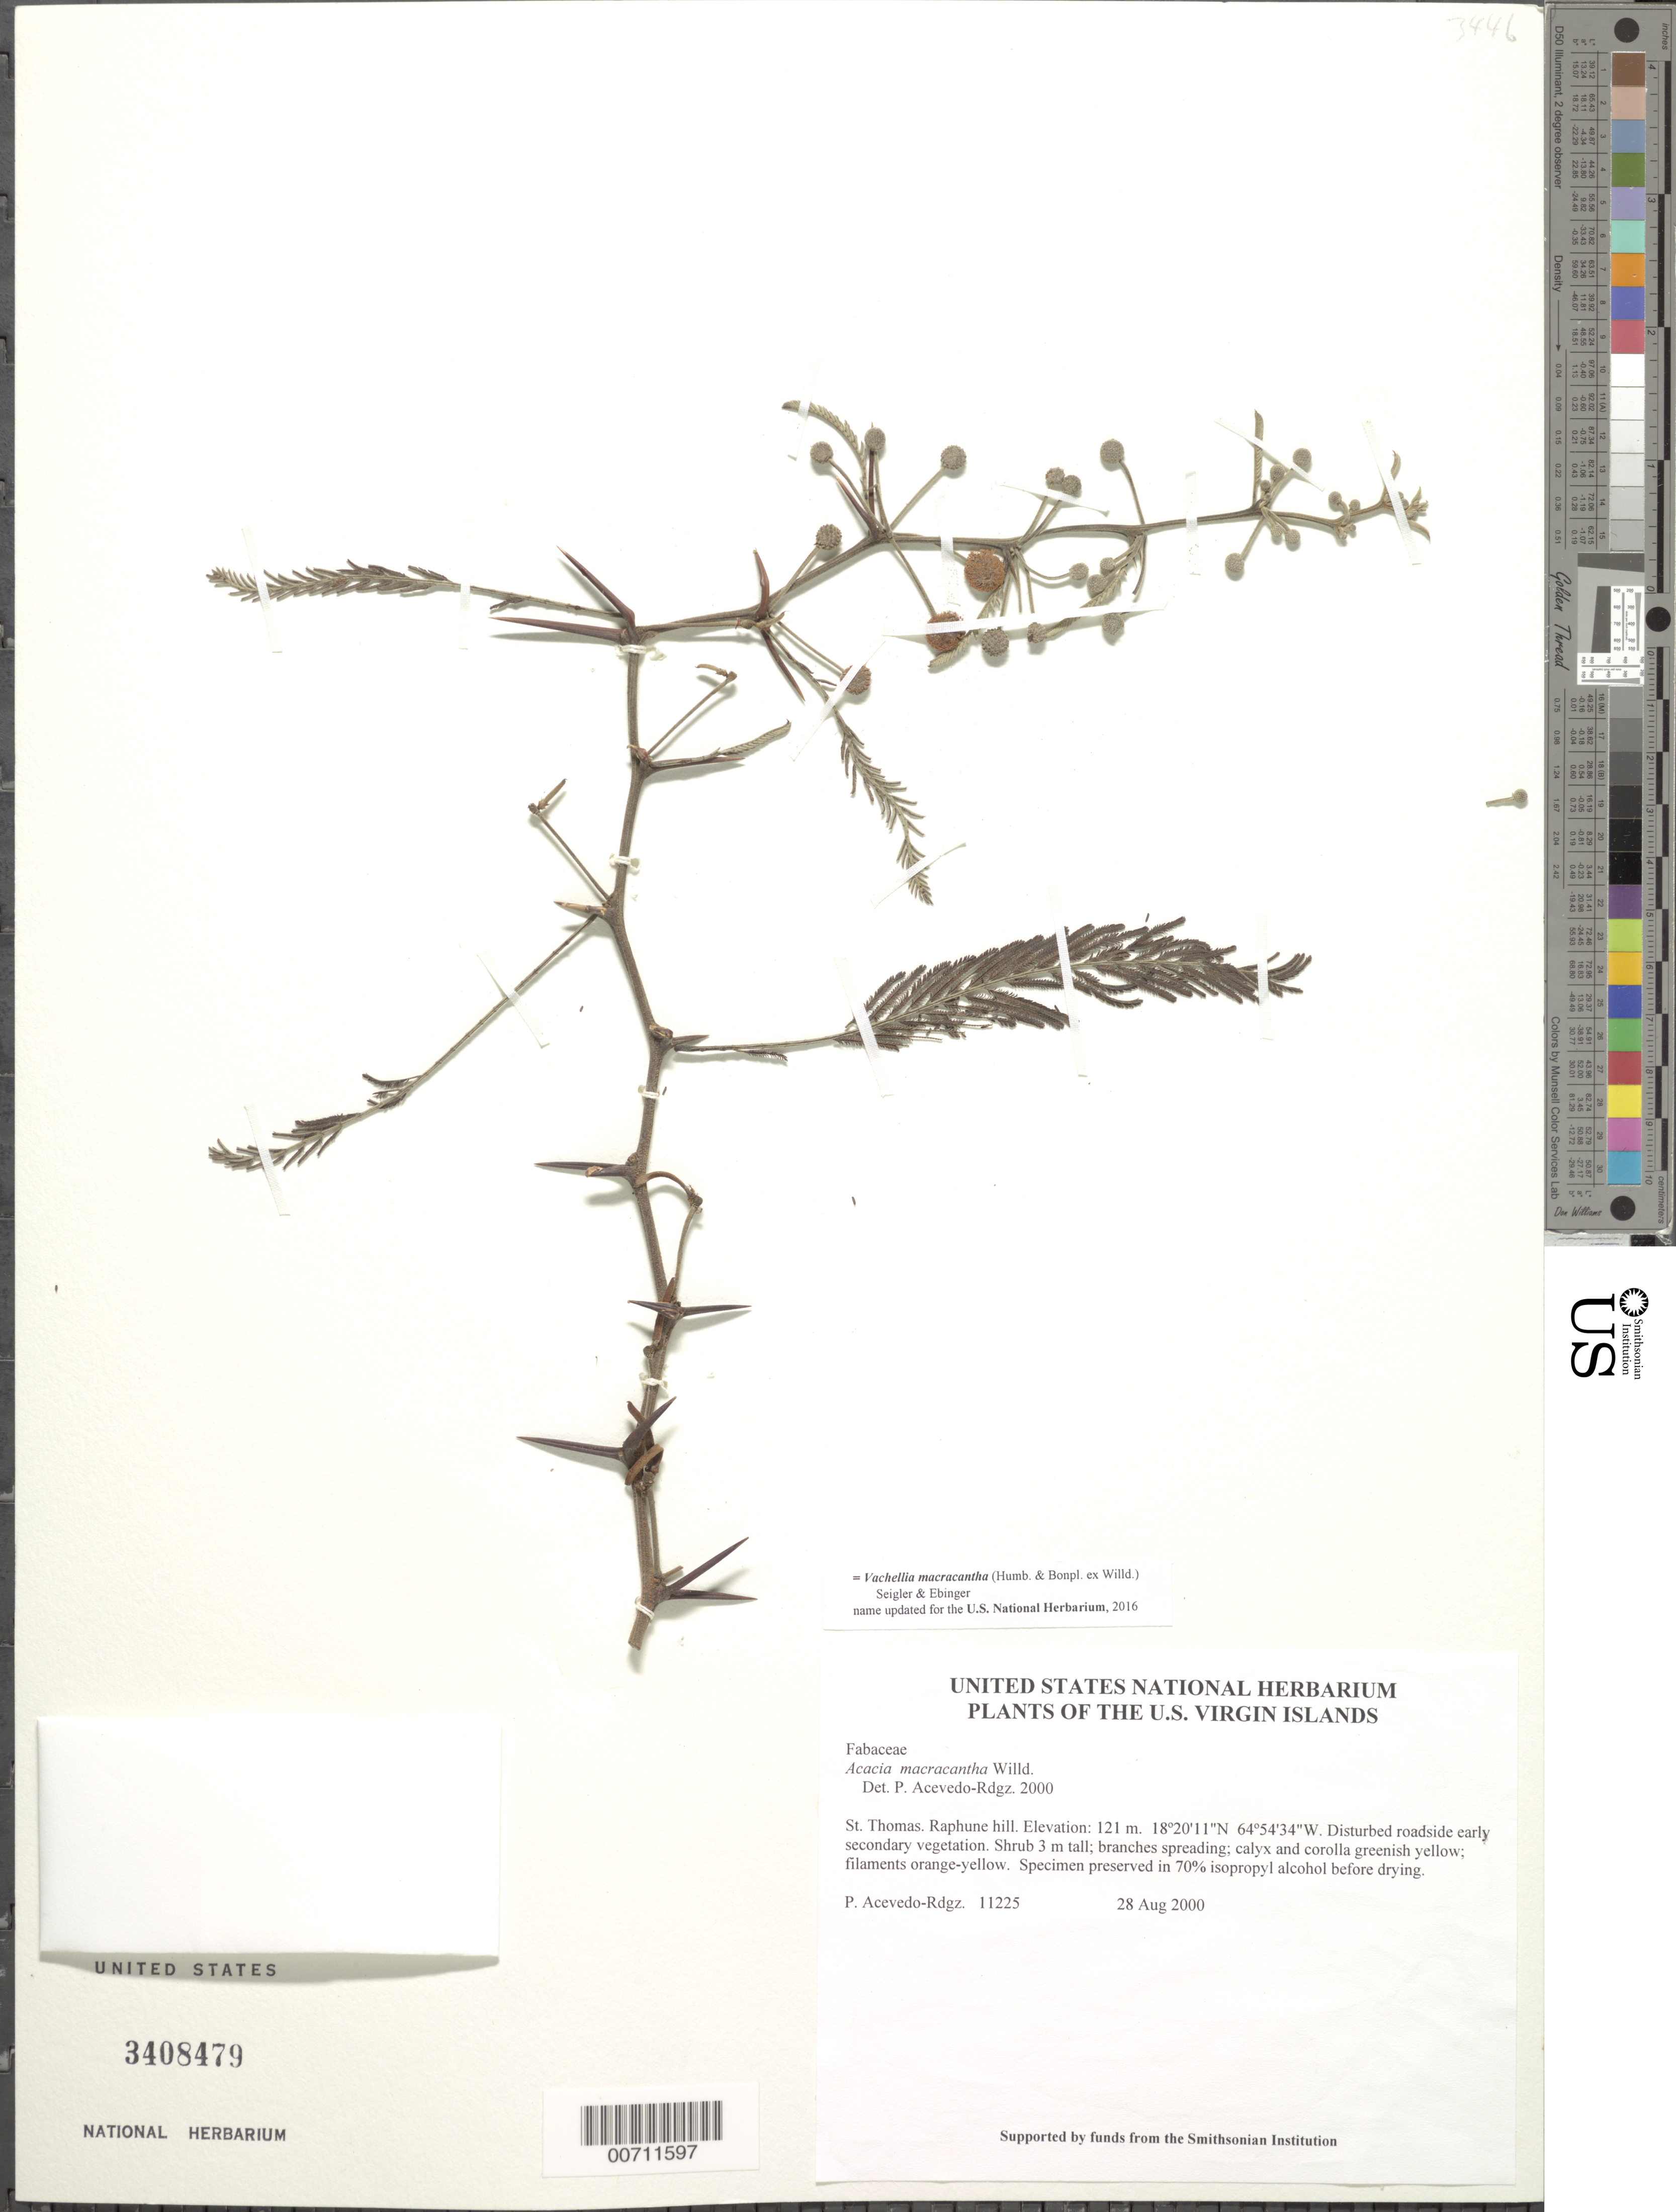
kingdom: Plantae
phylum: Tracheophyta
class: Magnoliopsida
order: Fabales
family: Fabaceae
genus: Vachellia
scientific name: Vachellia macracantha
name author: (Humb. & Bonpl. ex Willd.) Seigler & Ebinger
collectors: P. Acevedo-Rodr.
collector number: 11225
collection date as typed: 28 Aug 2000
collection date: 2000-08-28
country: U.S. Virgin Islands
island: St. Thomas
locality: Raphune hill.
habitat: Disturbed roadside early secondary vegetation.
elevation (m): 121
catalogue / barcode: US 3408479